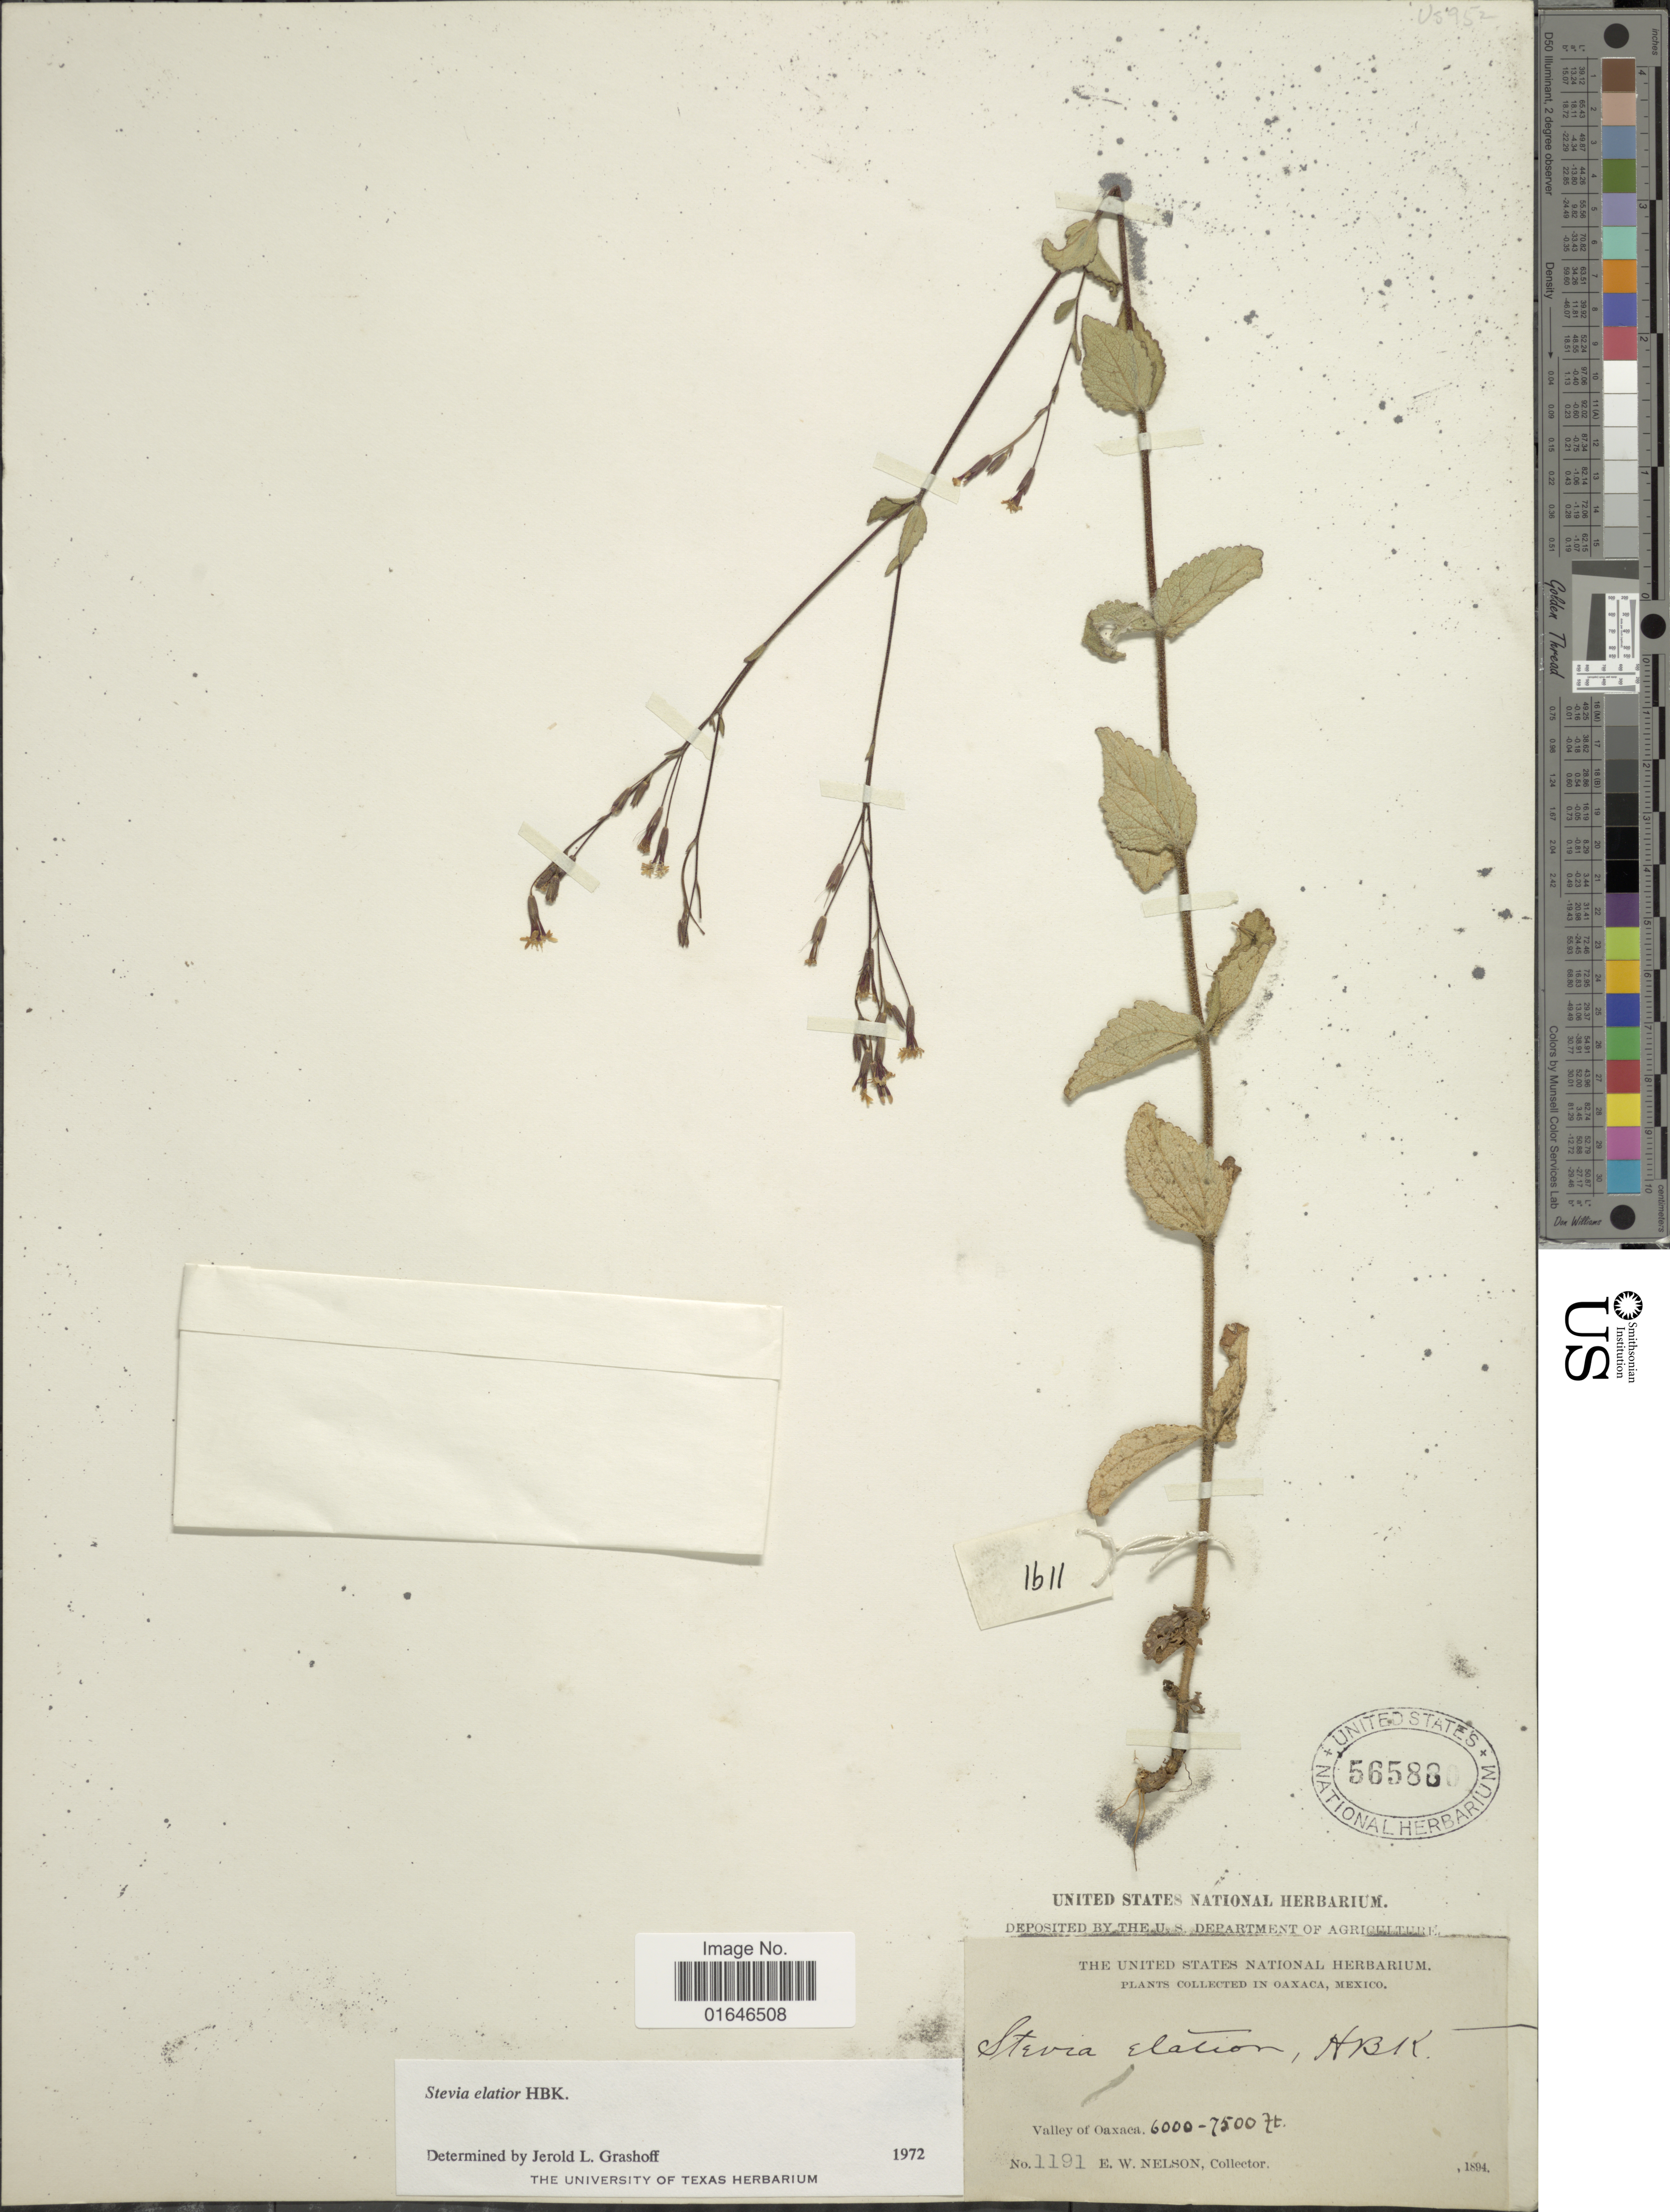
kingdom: Plantae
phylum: Tracheophyta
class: Magnoliopsida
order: Asterales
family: Asteraceae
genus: Stevia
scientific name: Stevia elatior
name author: Kunth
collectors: E. W. Nelson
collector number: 1191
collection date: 1894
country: Mexico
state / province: Oaxaca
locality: In Oaxaca, Valley of Oaxaca.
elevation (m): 1829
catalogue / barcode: US 565880